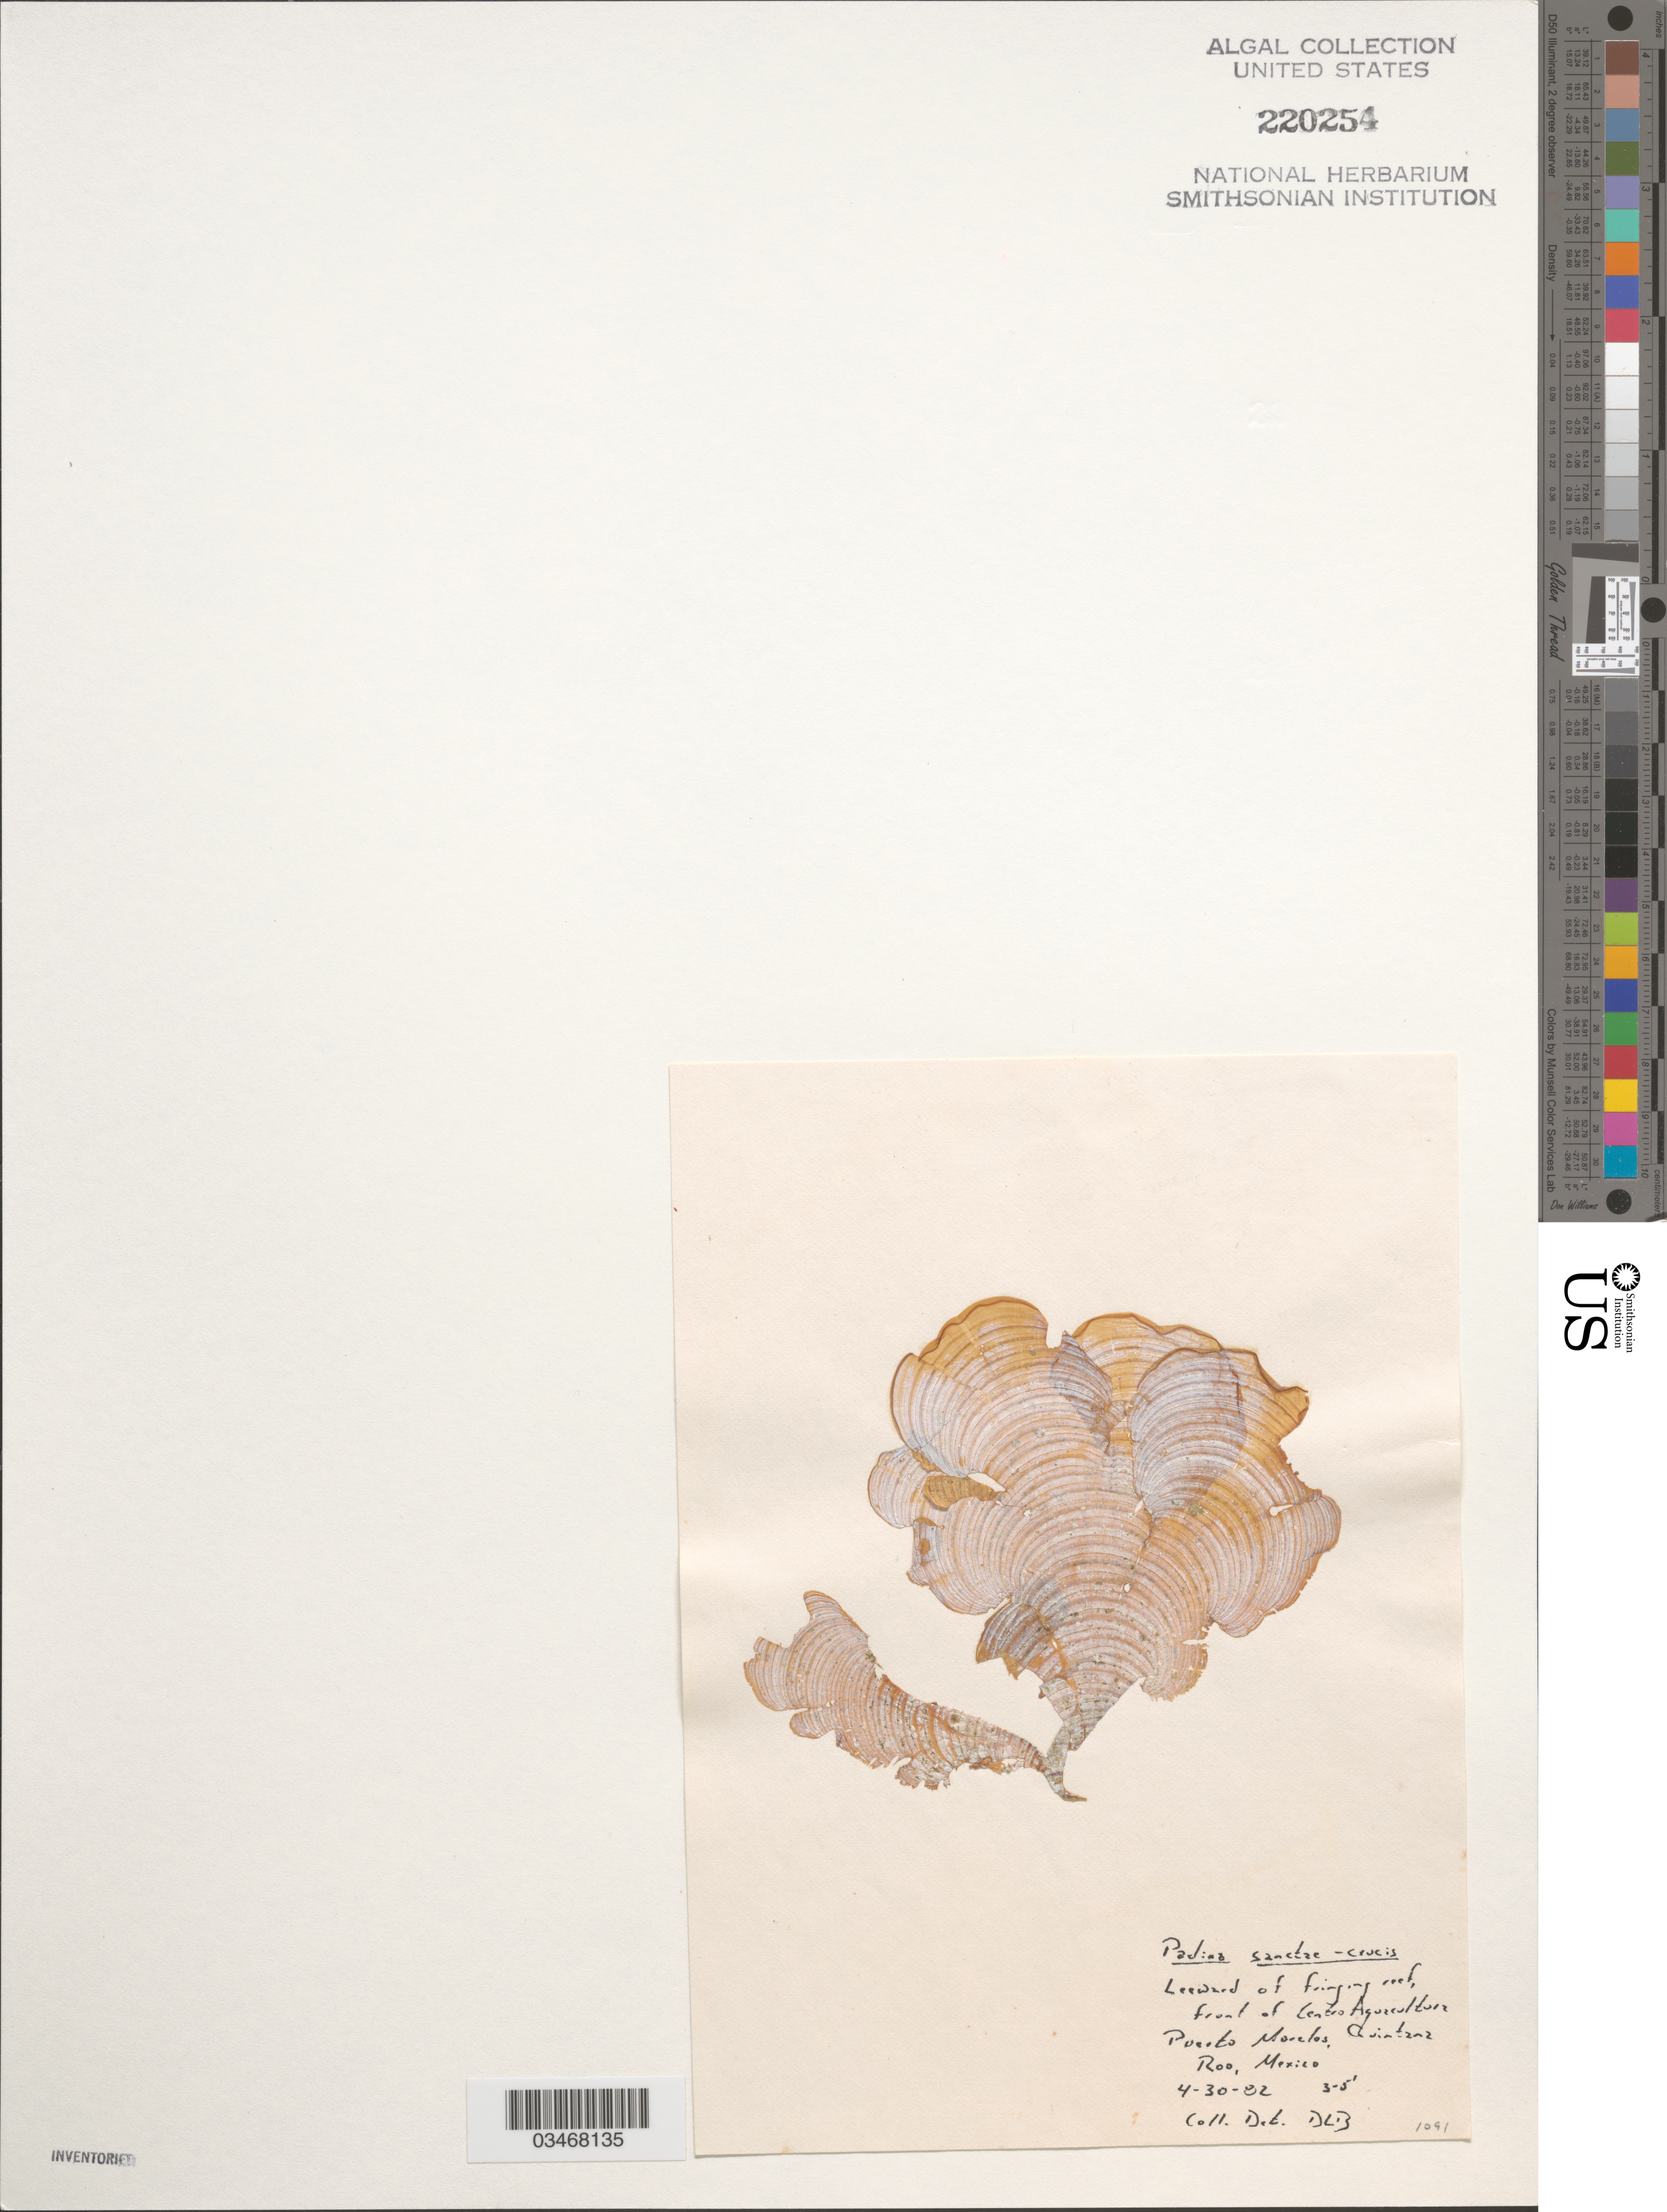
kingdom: Chromista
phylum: Ochrophyta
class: Phaeophyceae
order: Dictyotales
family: Dictyotaceae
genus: Padina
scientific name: Padina sanctae-crucis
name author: Børgesen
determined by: Ballantine, D. L.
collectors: D.L. Ballantine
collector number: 1091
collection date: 1982-04-30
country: Mexico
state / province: Quintana Roo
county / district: Puerto Morelos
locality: Leeward of fringing reef, front of Centro Aquacultura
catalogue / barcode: US 220254